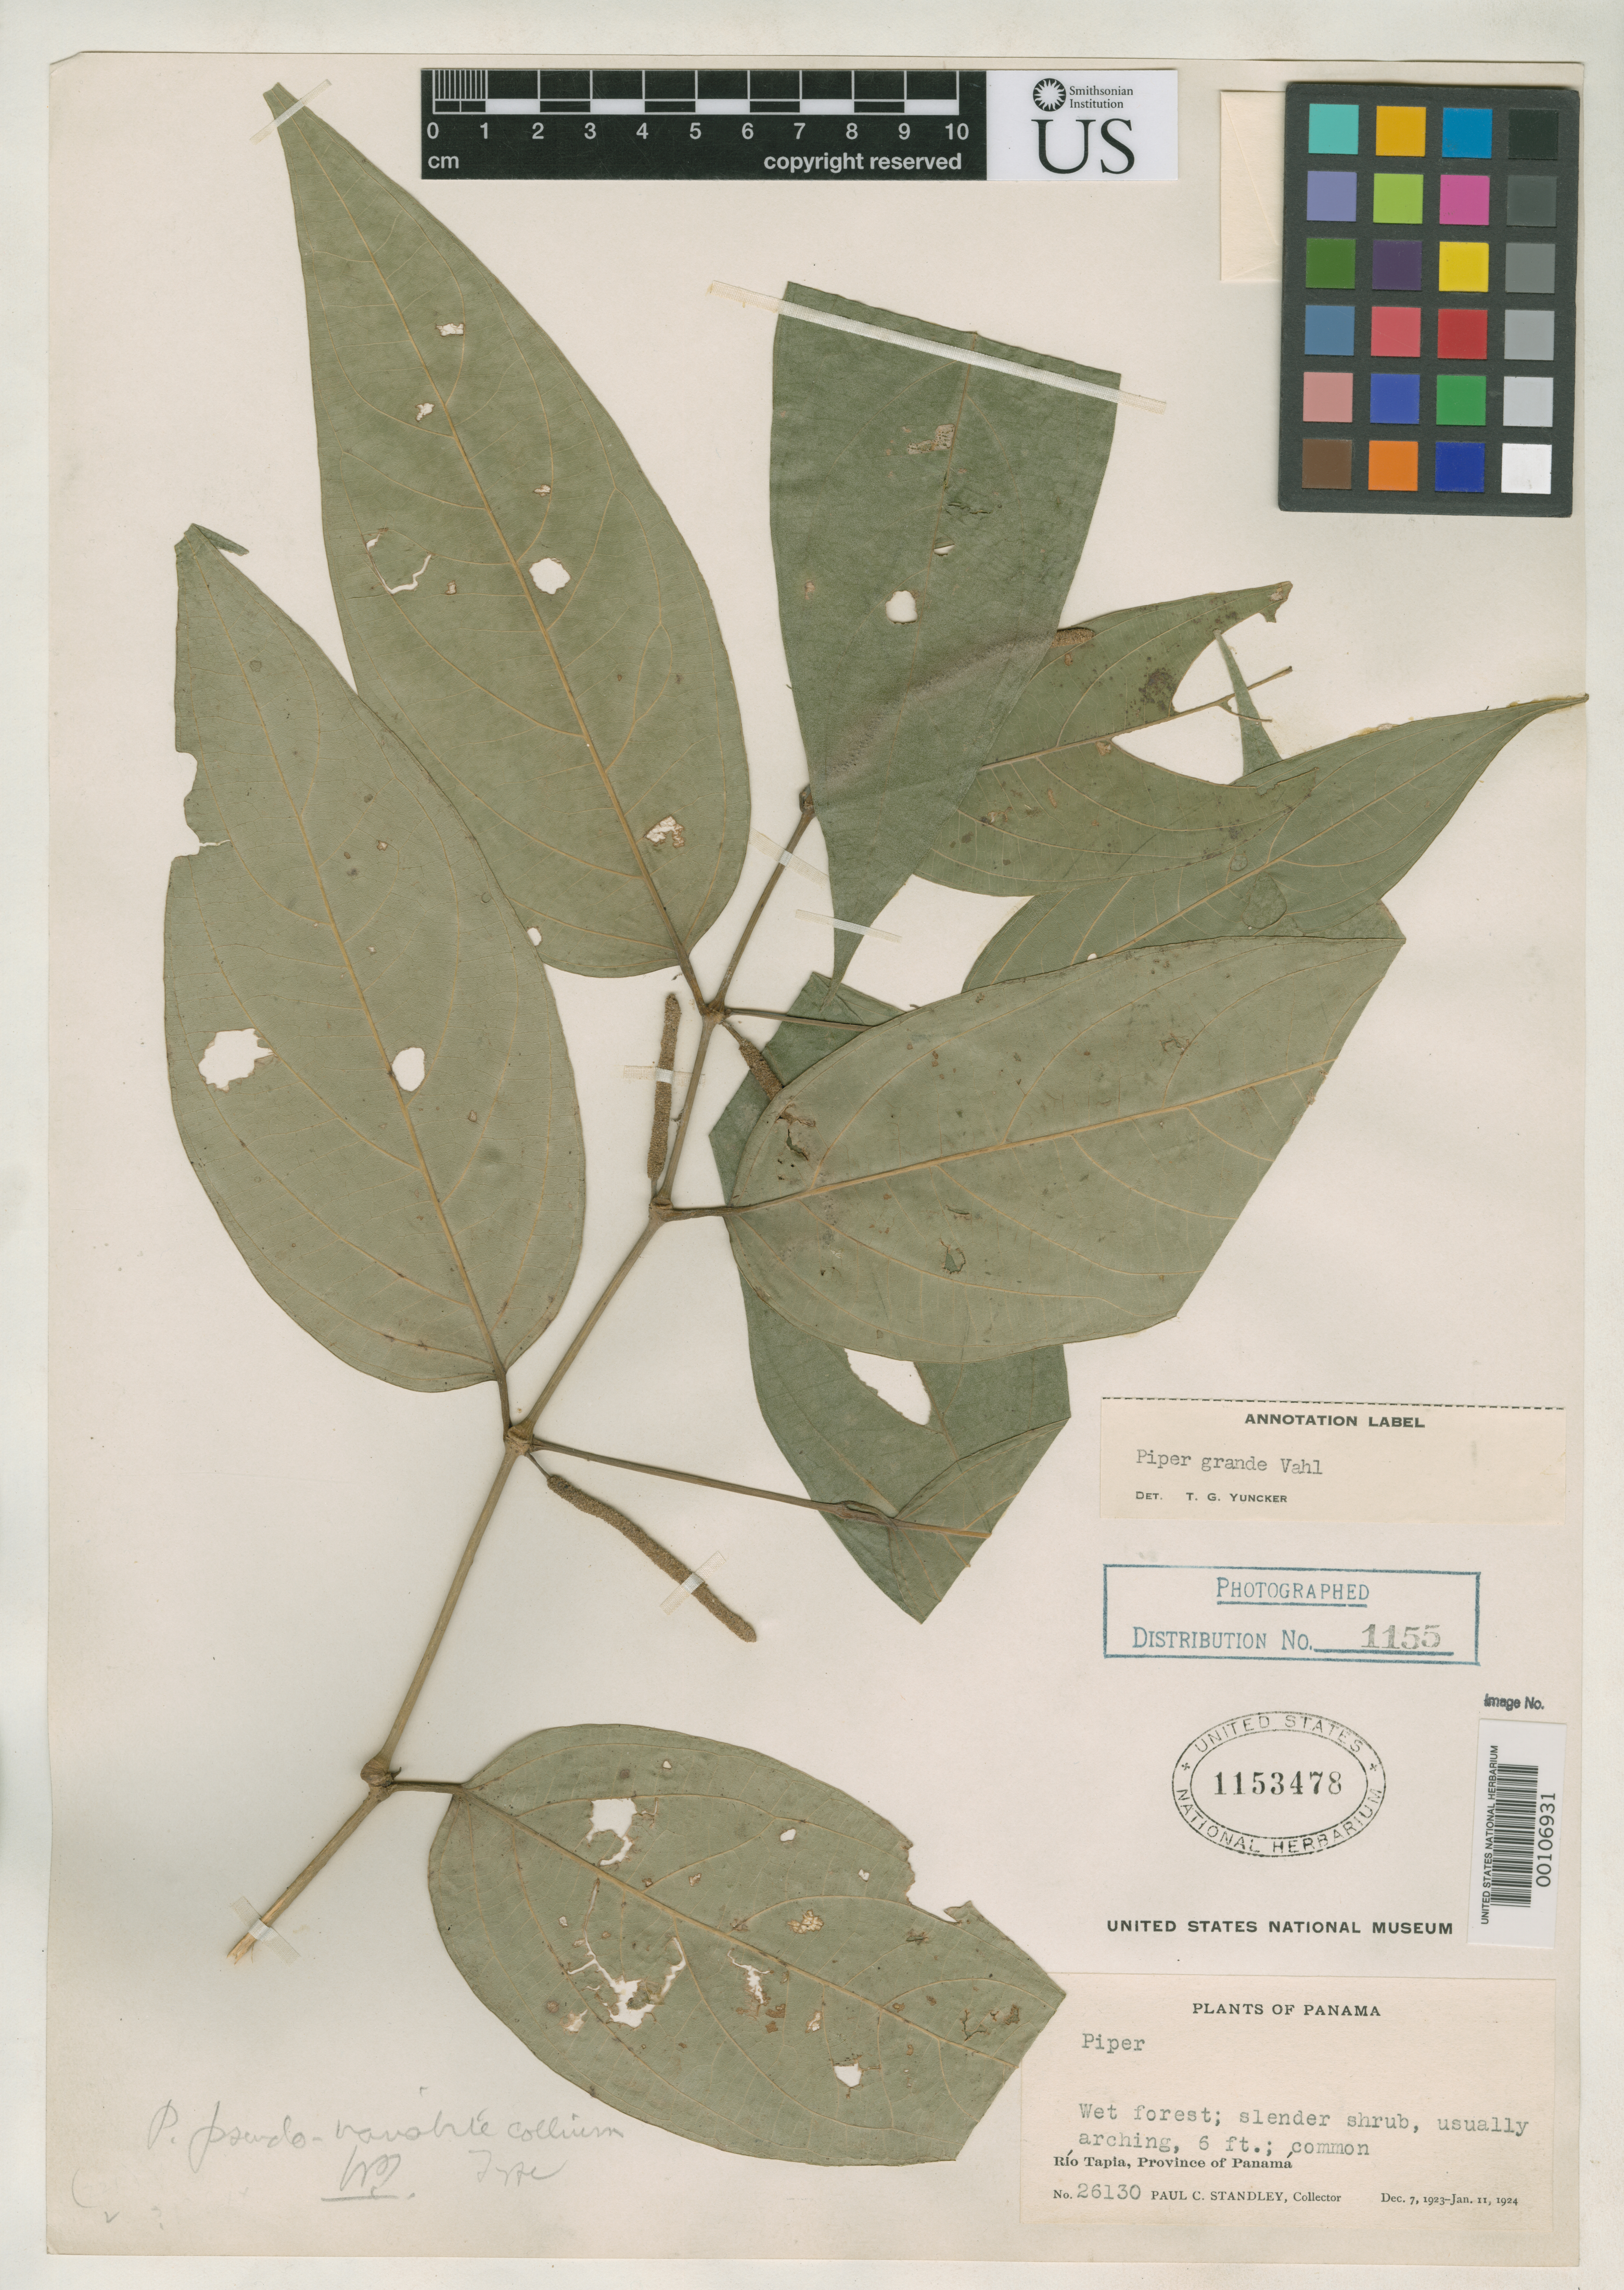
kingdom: Plantae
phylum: Tracheophyta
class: Magnoliopsida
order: Piperales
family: Piperaceae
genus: Piper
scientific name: Piper pseudovariabile var. collium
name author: Trel.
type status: Holotype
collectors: P. C. Standley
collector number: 26130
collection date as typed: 07 Dec 1923 to 11 Jan 1924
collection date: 1923-12-07/1924-01-11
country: Panama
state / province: Panamá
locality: Rio Tapia.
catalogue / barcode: US 1153478